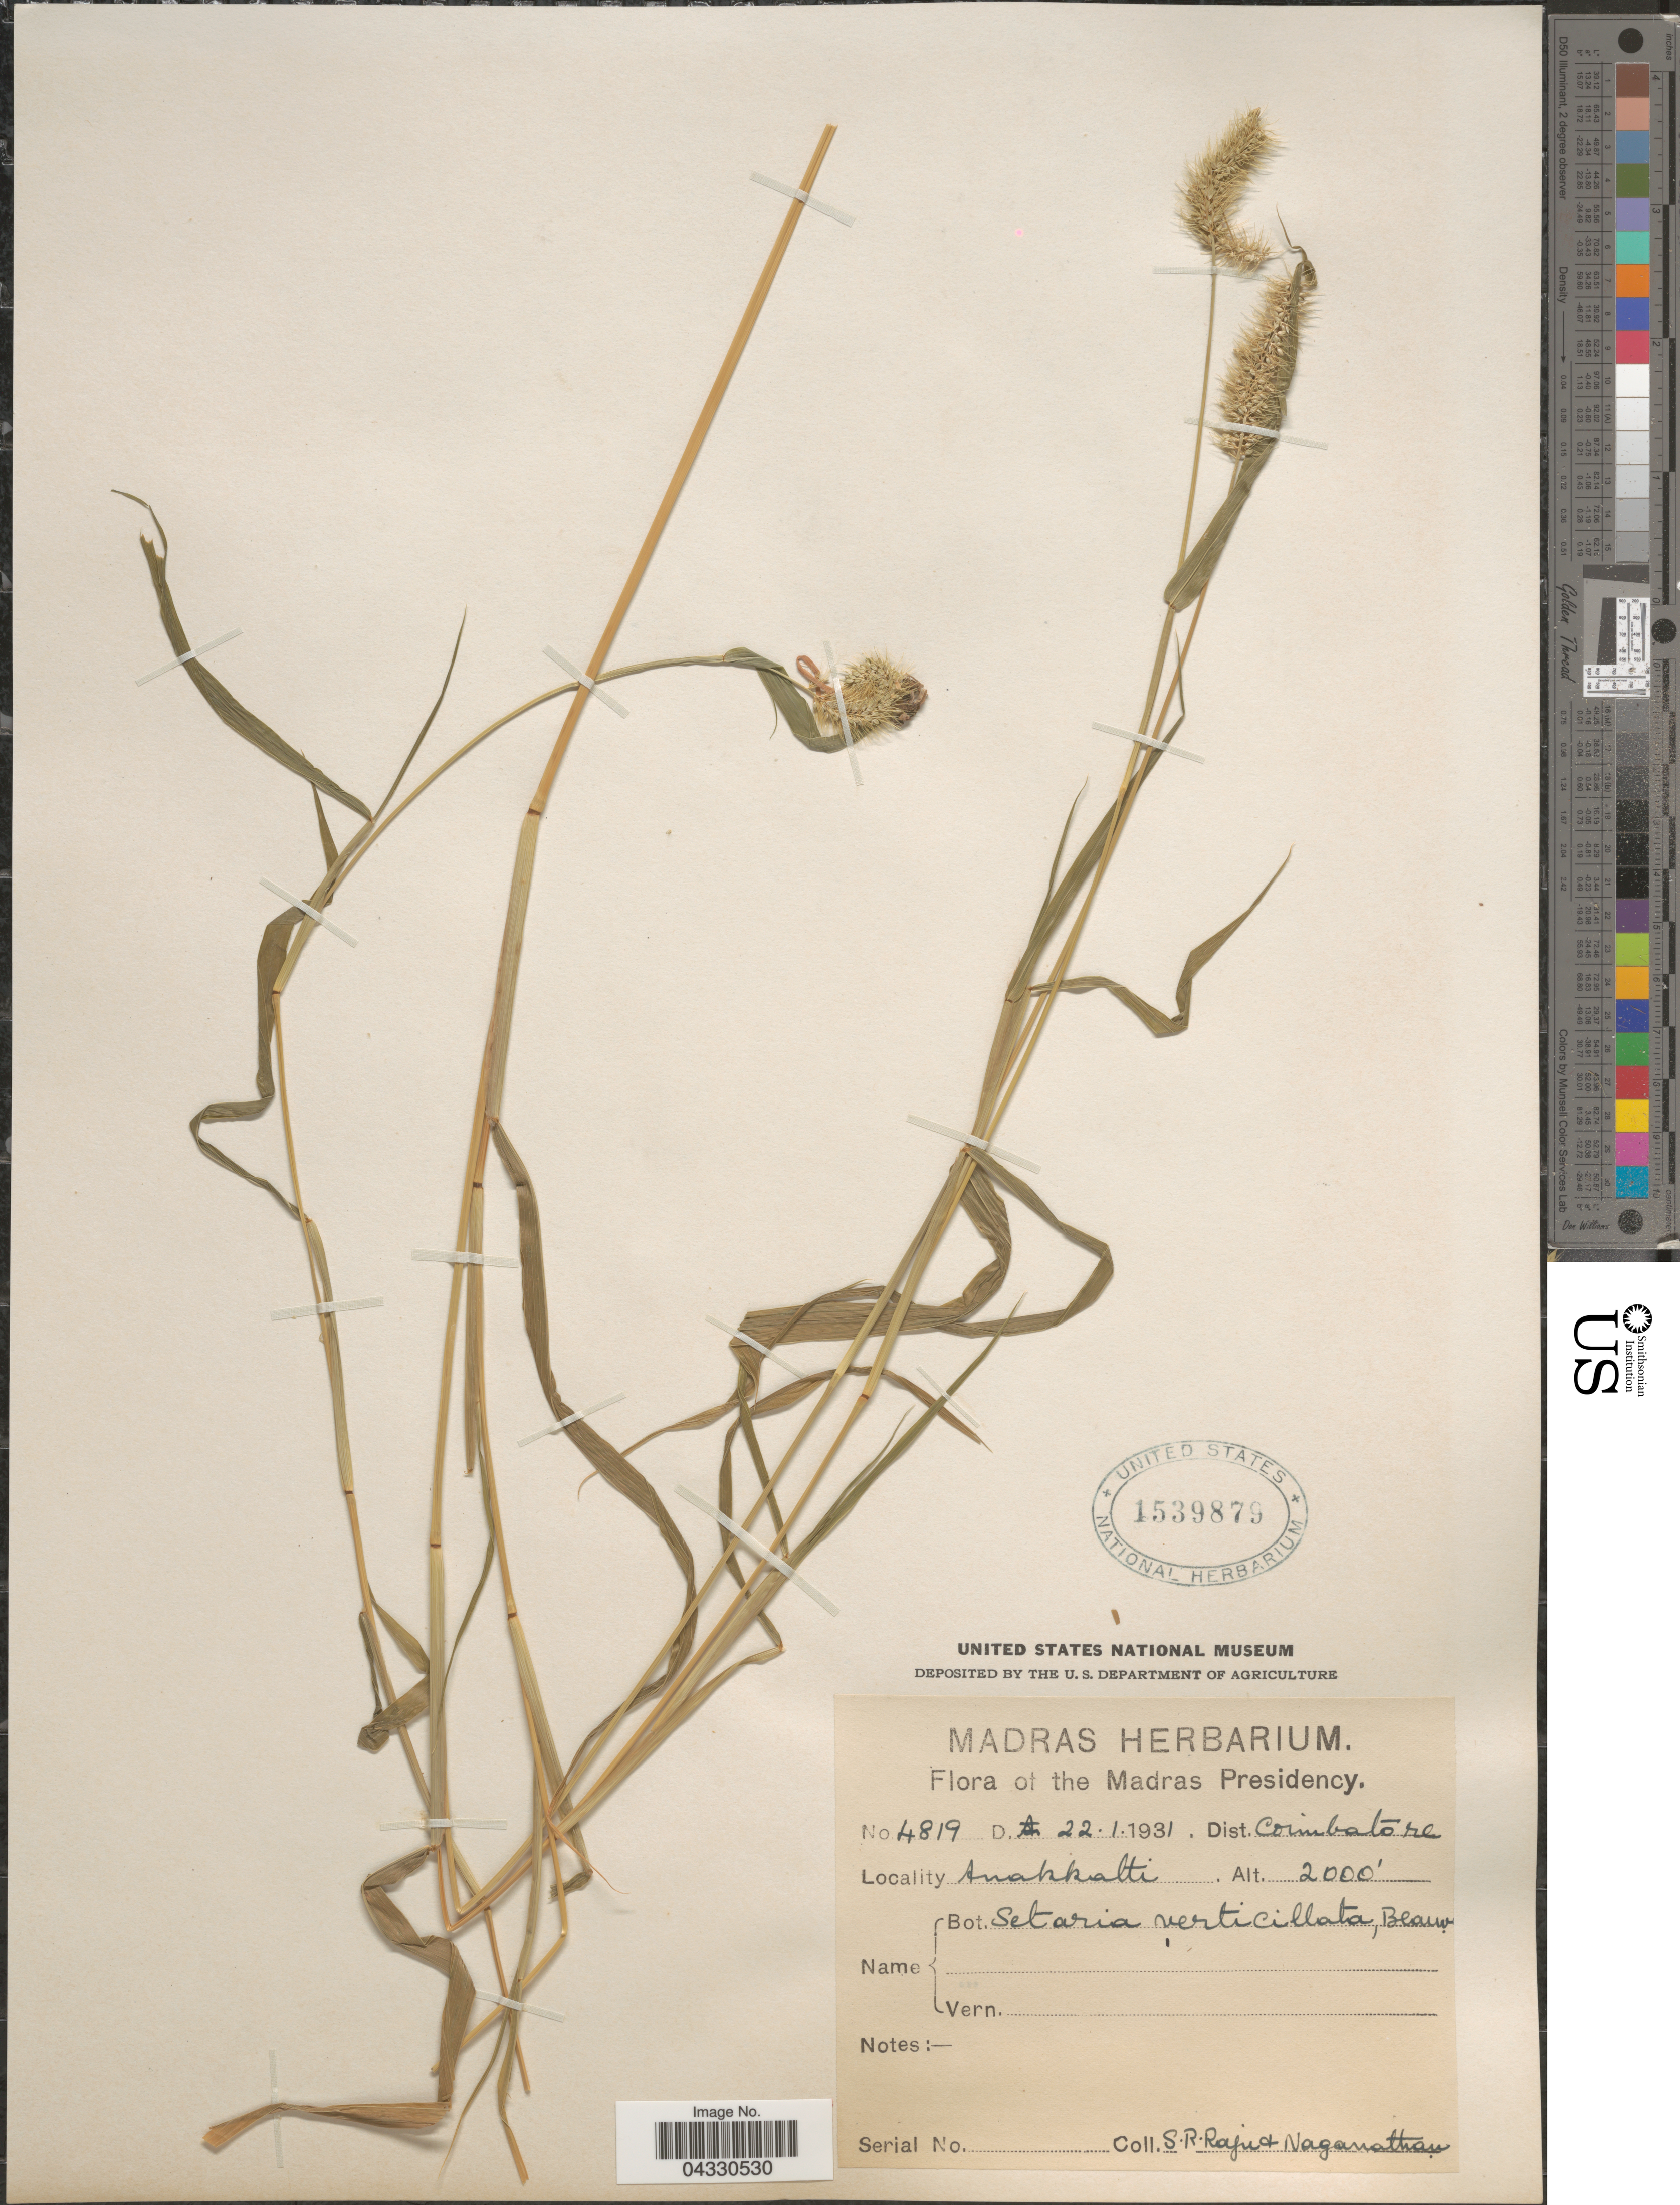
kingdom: Plantae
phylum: Tracheophyta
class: Liliopsida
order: Poales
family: Poaceae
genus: Setaria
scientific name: Setaria verticillata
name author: (L.) P. Beauv.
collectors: S. Raju & Naganathan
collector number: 4819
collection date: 1931-01-22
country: India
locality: Madras Presidency. Dist. Coimbatore.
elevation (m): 610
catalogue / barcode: US 1539879